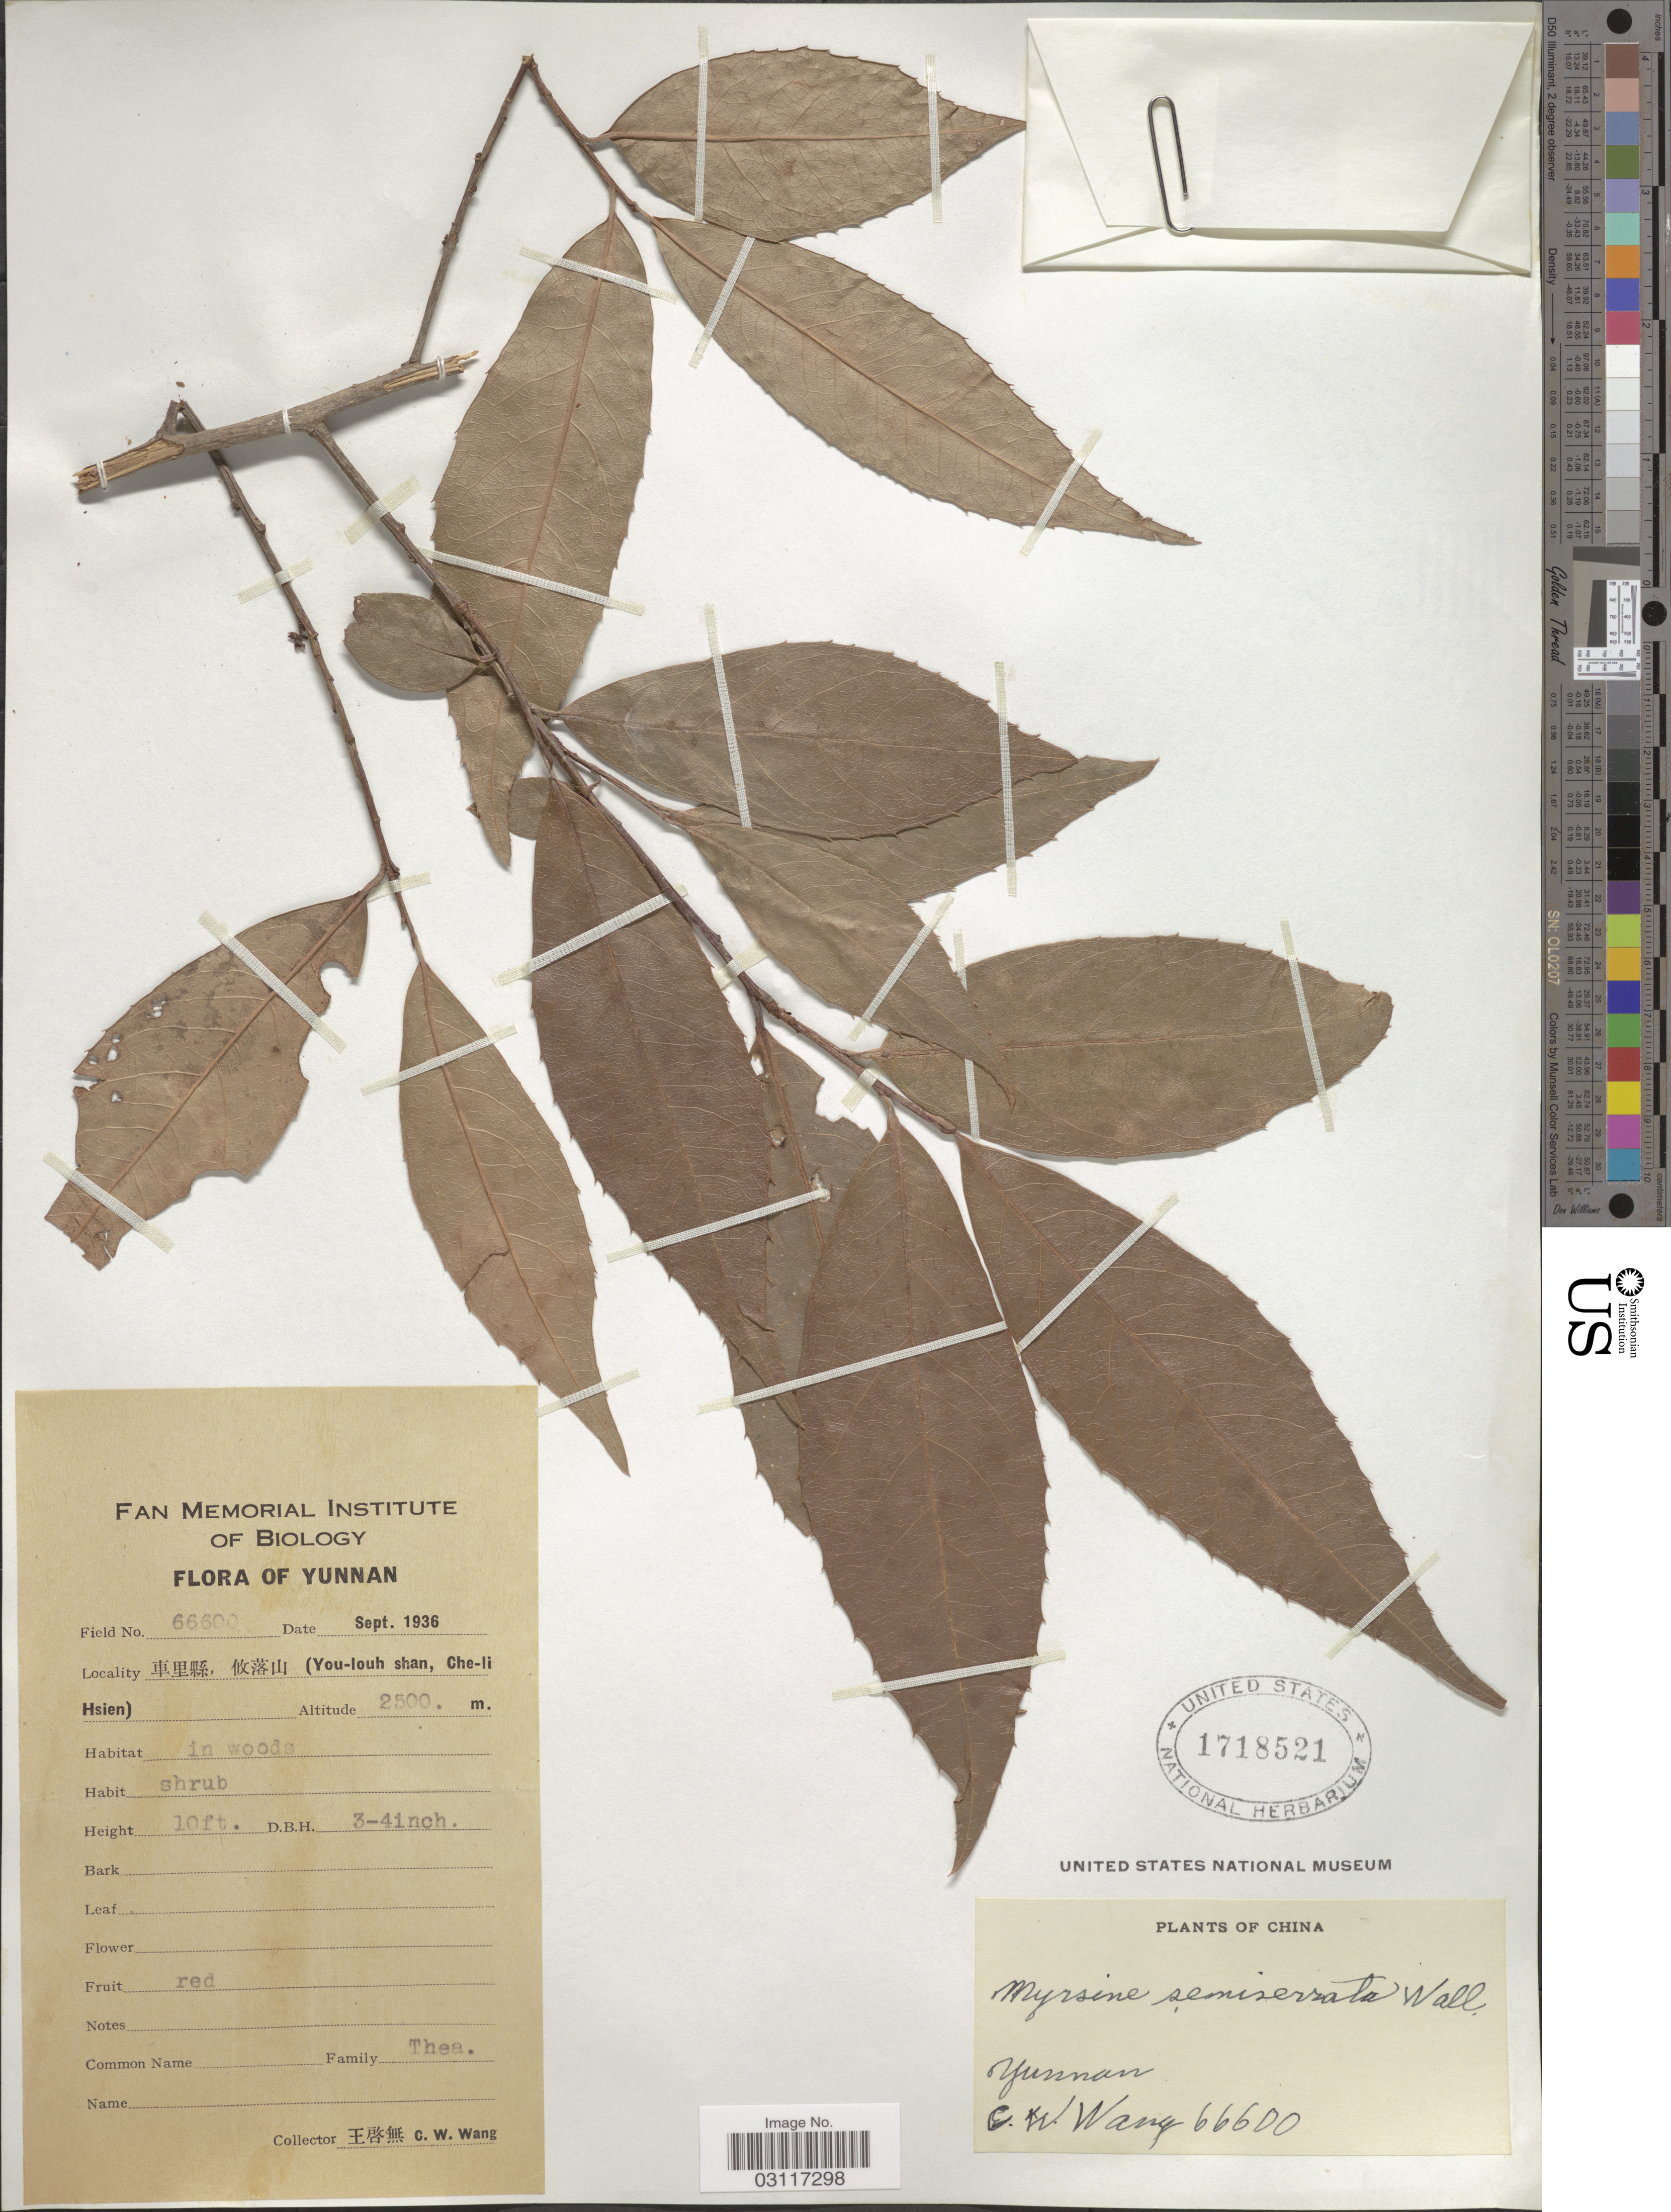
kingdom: Plantae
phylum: Tracheophyta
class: Magnoliopsida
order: Ericales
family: Primulaceae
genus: Myrsine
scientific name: Myrsine semiserrata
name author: Wall.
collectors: C. W. Wang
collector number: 66600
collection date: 1936-09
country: China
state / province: Yunnan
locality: (You-louh shan, Che-li Hsien).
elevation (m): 2500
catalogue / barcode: US 1718521